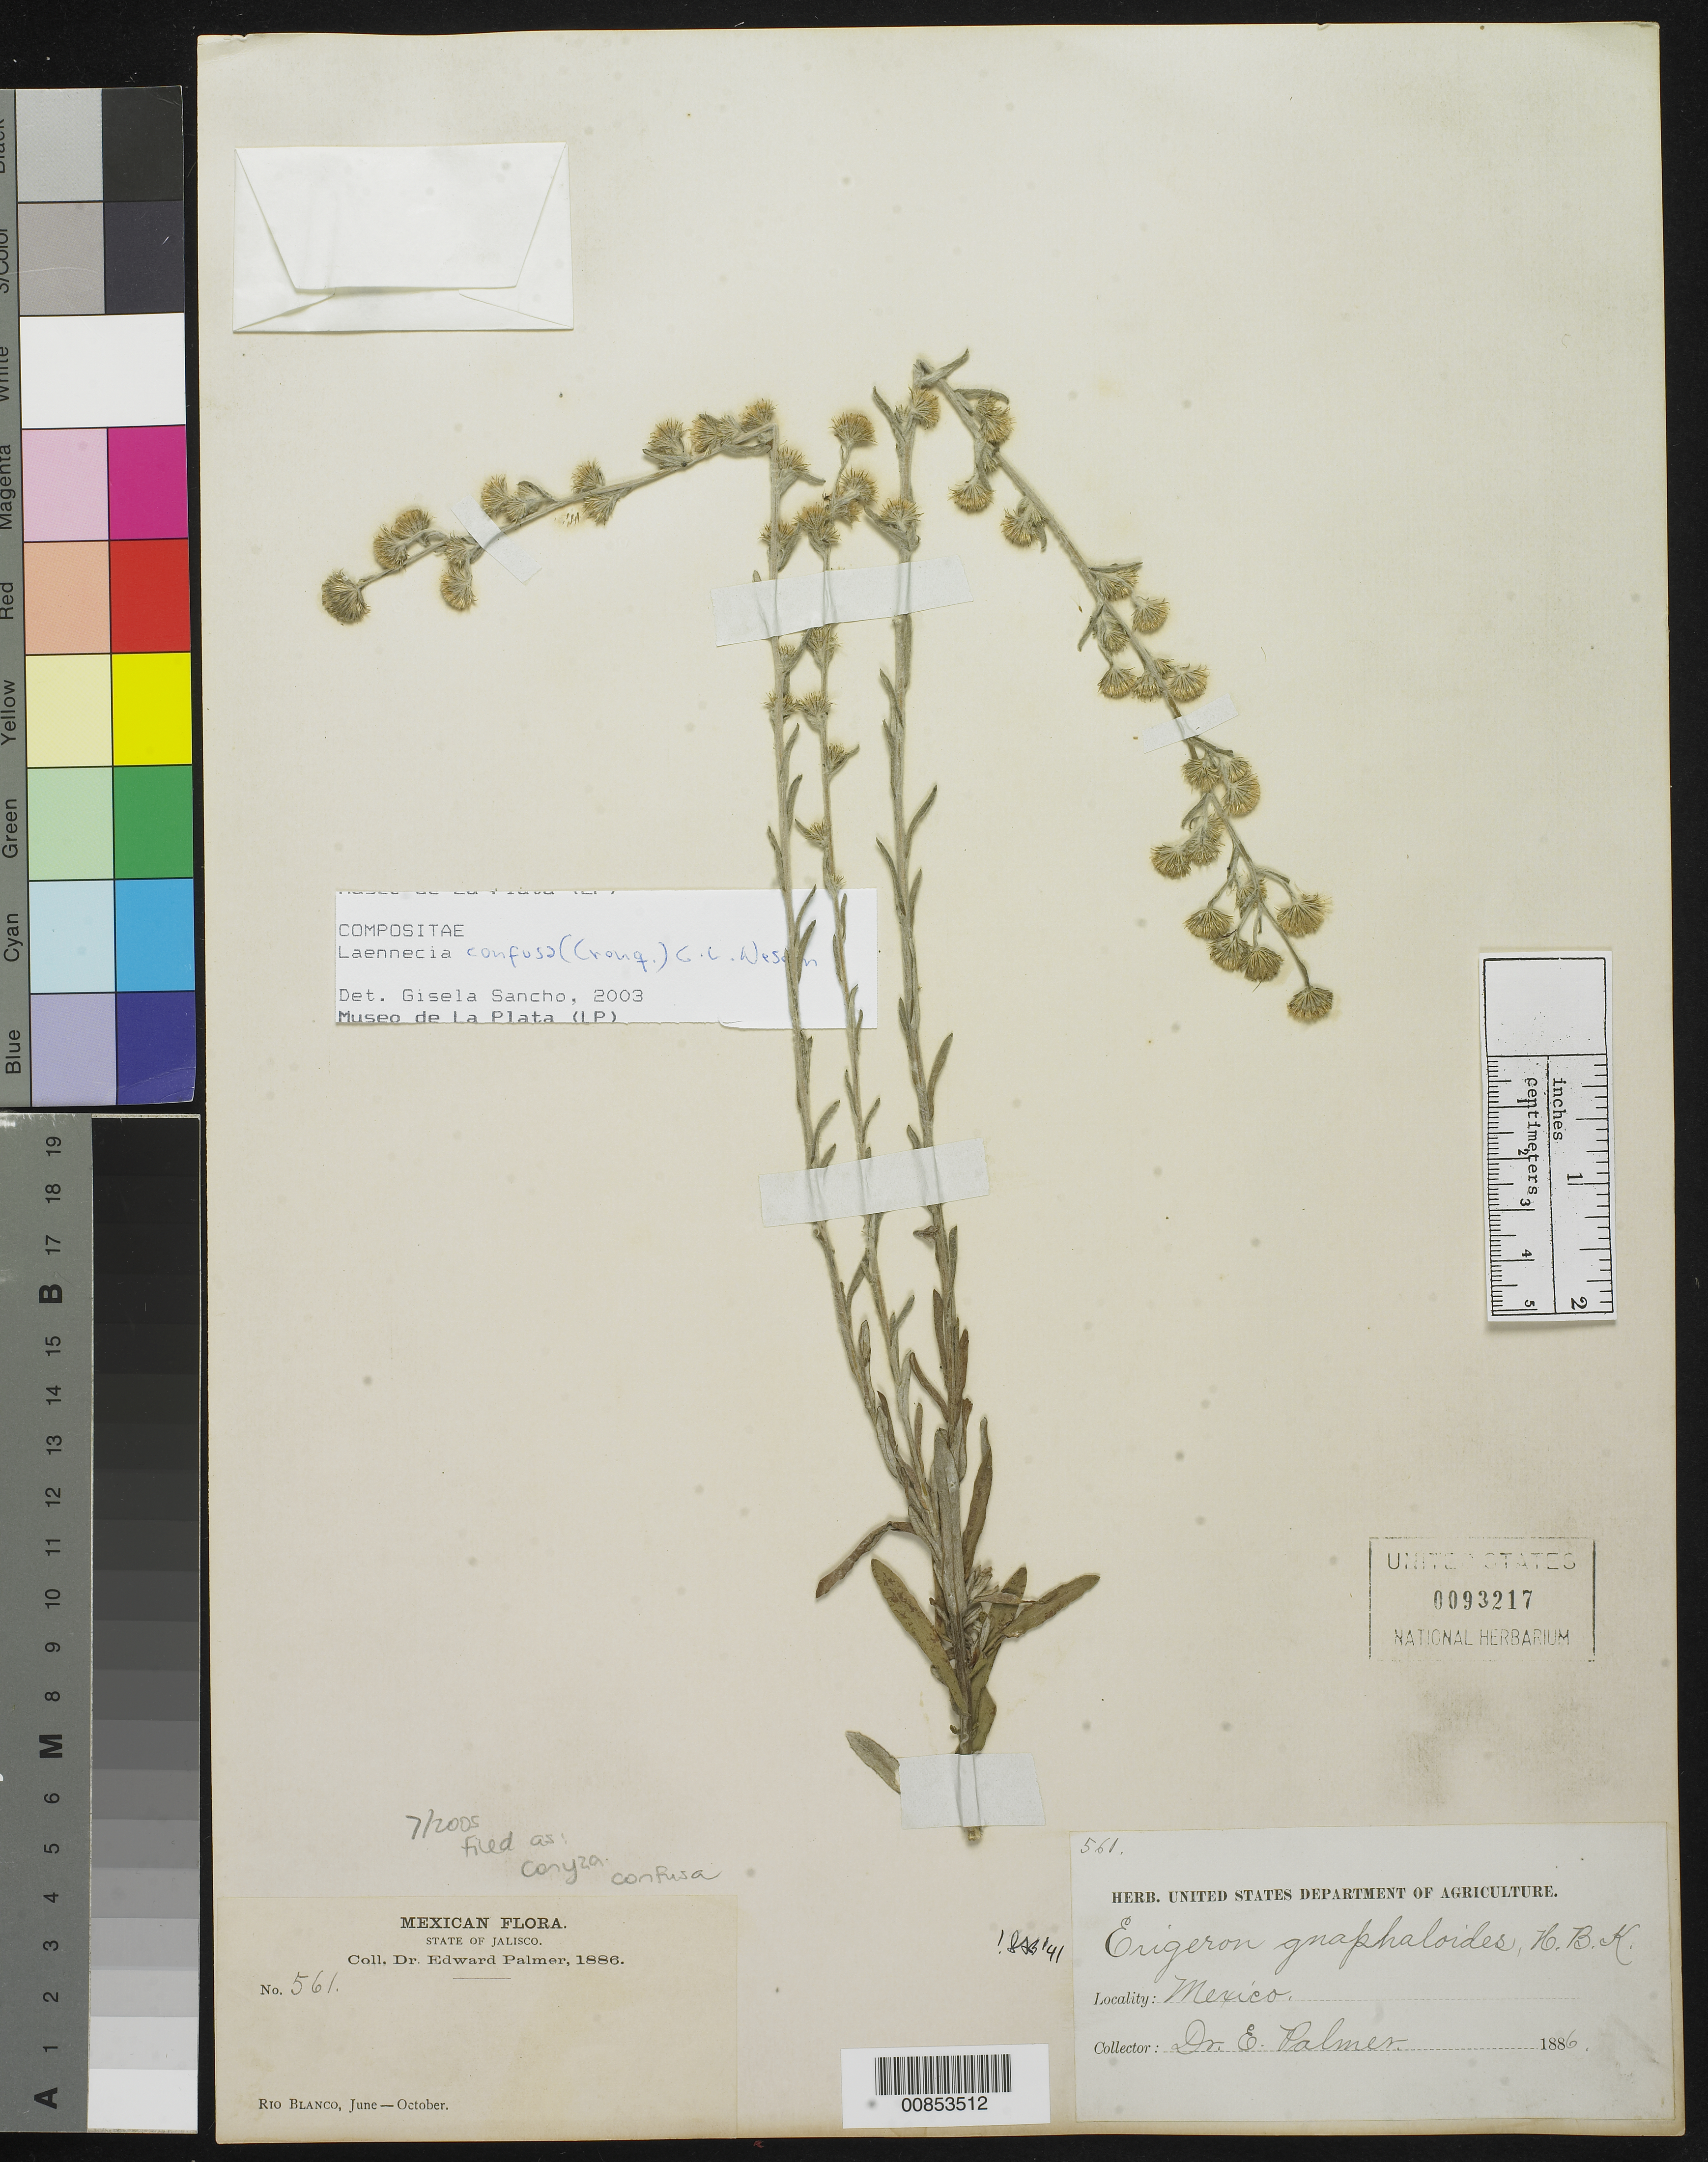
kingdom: Plantae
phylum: Tracheophyta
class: Magnoliopsida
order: Asterales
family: Asteraceae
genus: Conyza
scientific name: Conyza confusa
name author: Cronq.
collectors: E. Palmer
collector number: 561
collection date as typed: Jun 1886 to -- Oct 1886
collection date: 1886-06/1886-10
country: Mexico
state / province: Jalisco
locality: Río Blanco, Jalisco.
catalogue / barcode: US 93217